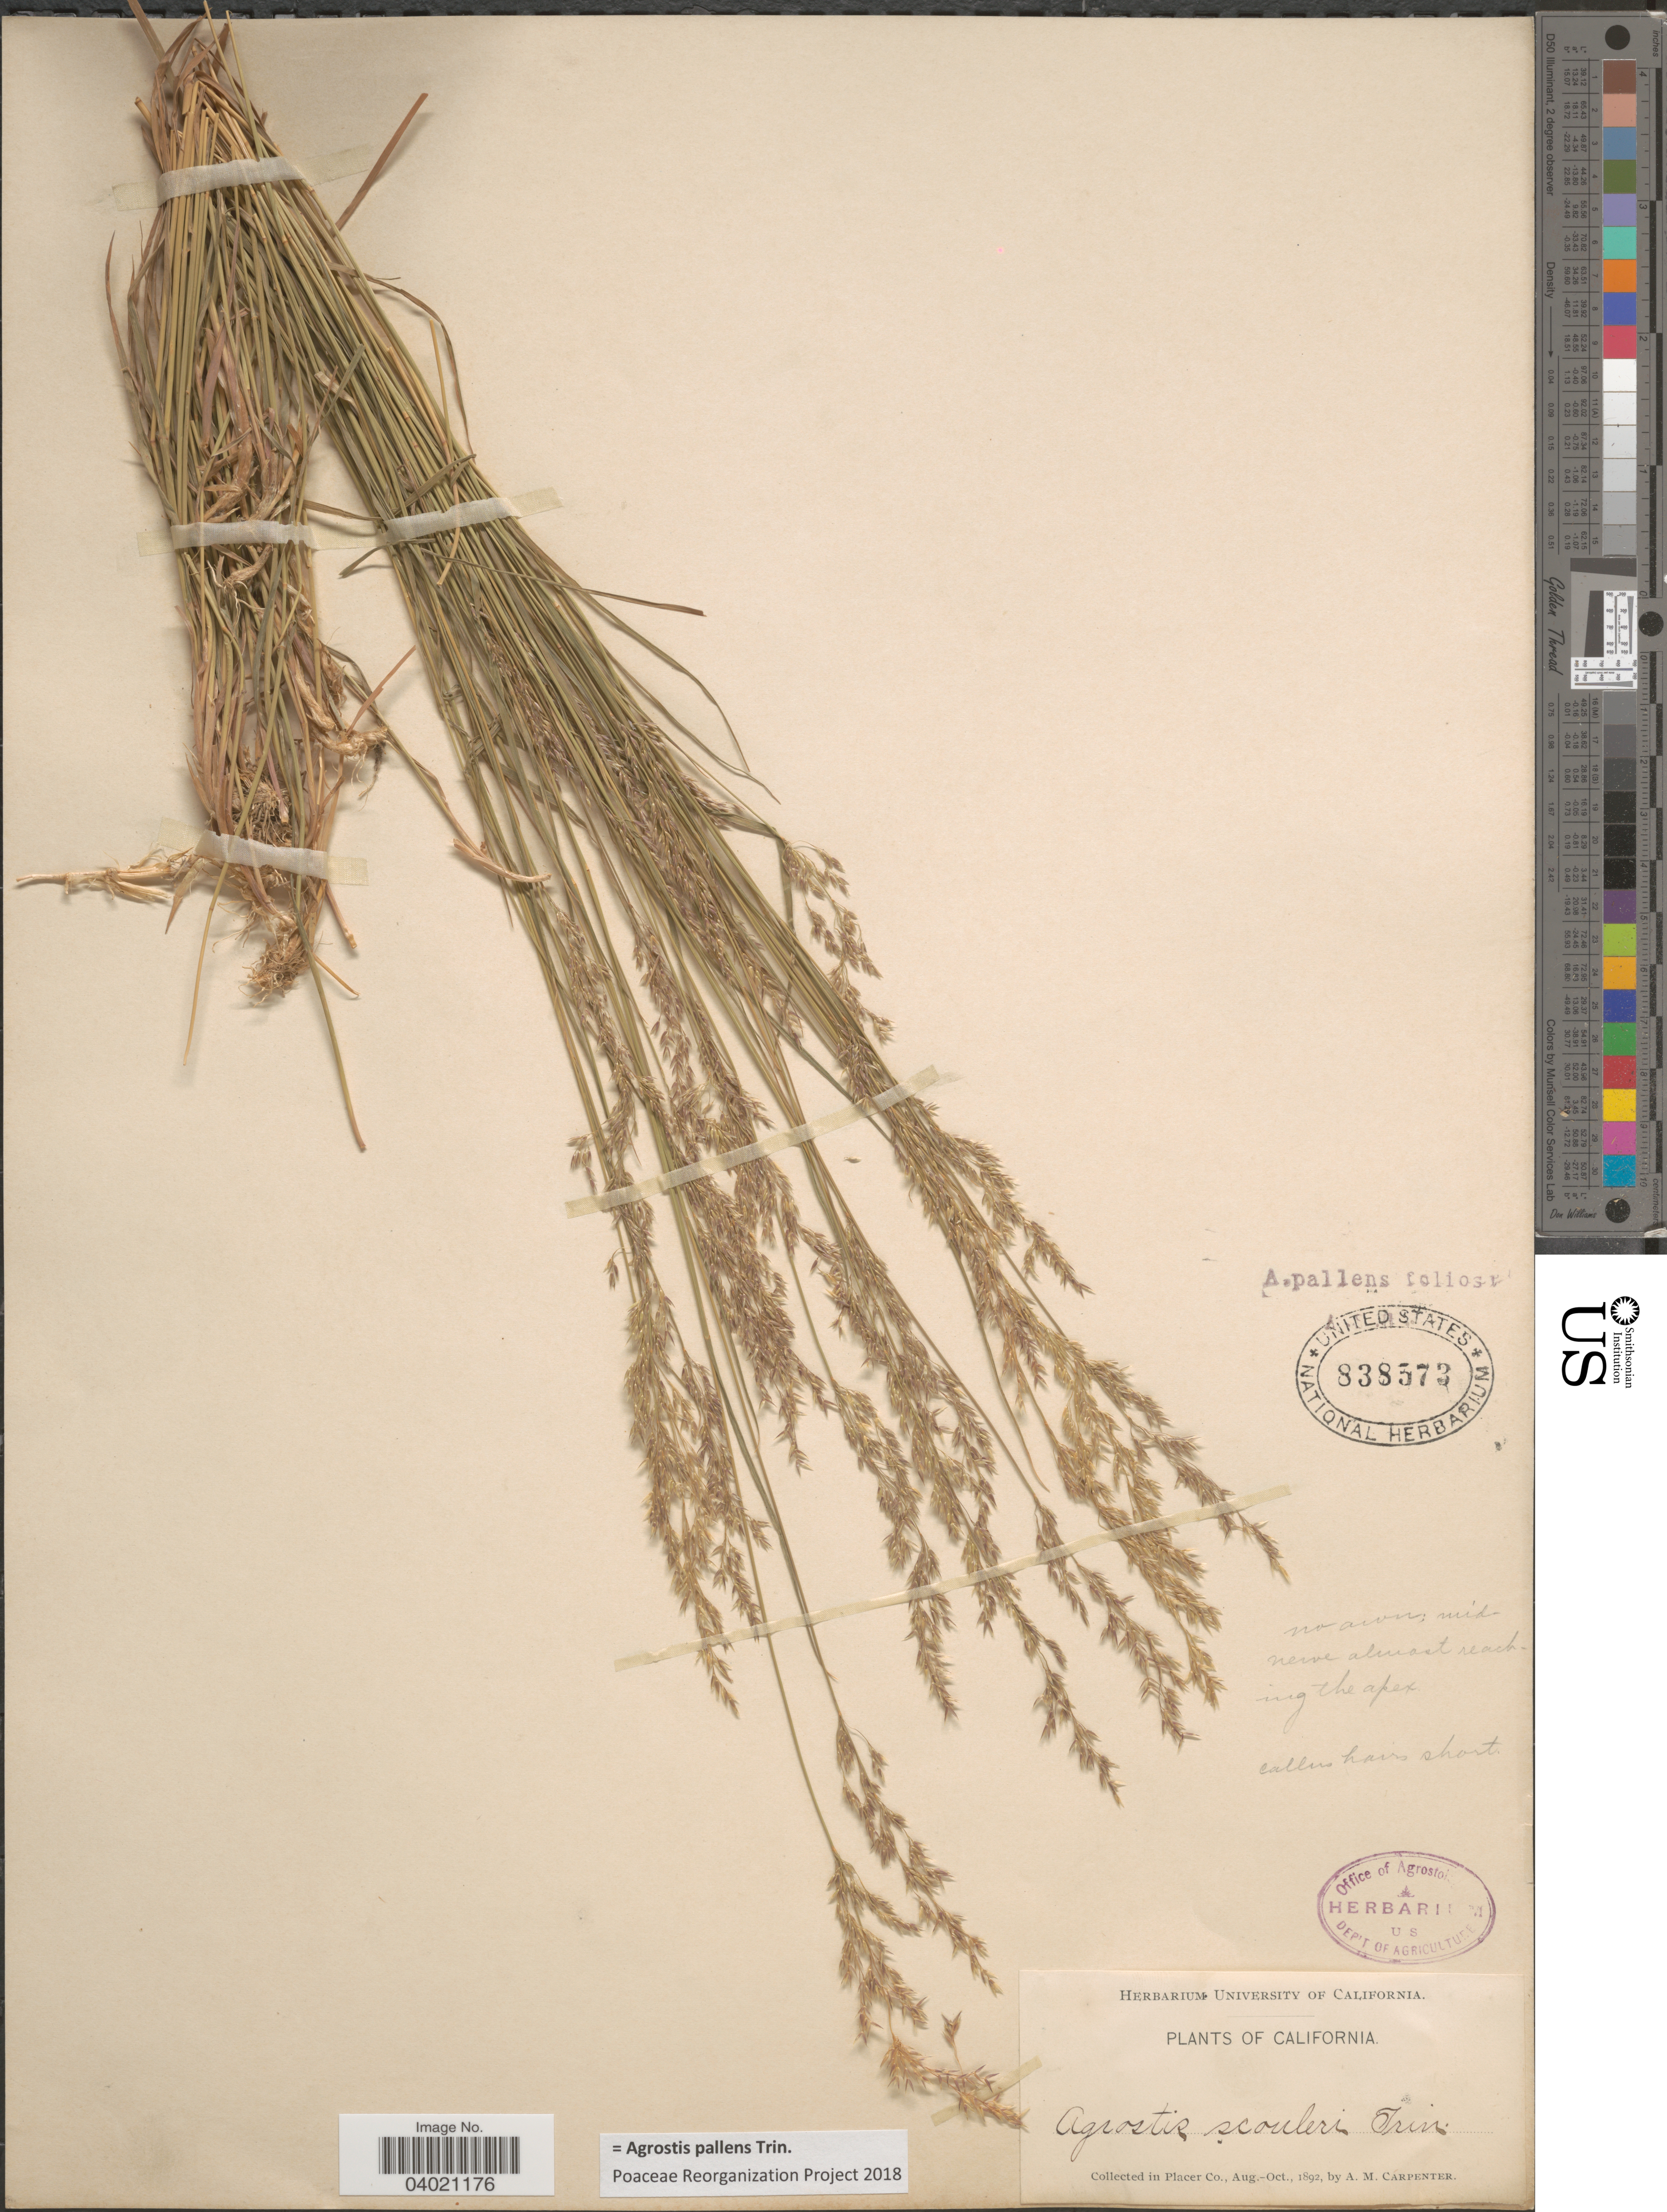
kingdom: Plantae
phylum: Tracheophyta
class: Liliopsida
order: Poales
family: Poaceae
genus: Agrostis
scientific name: Agrostis pallens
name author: Trin.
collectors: A. Carpenter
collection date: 1892-08/1892-10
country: United States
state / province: California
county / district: Placer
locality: In Placer Co.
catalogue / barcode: US 838573